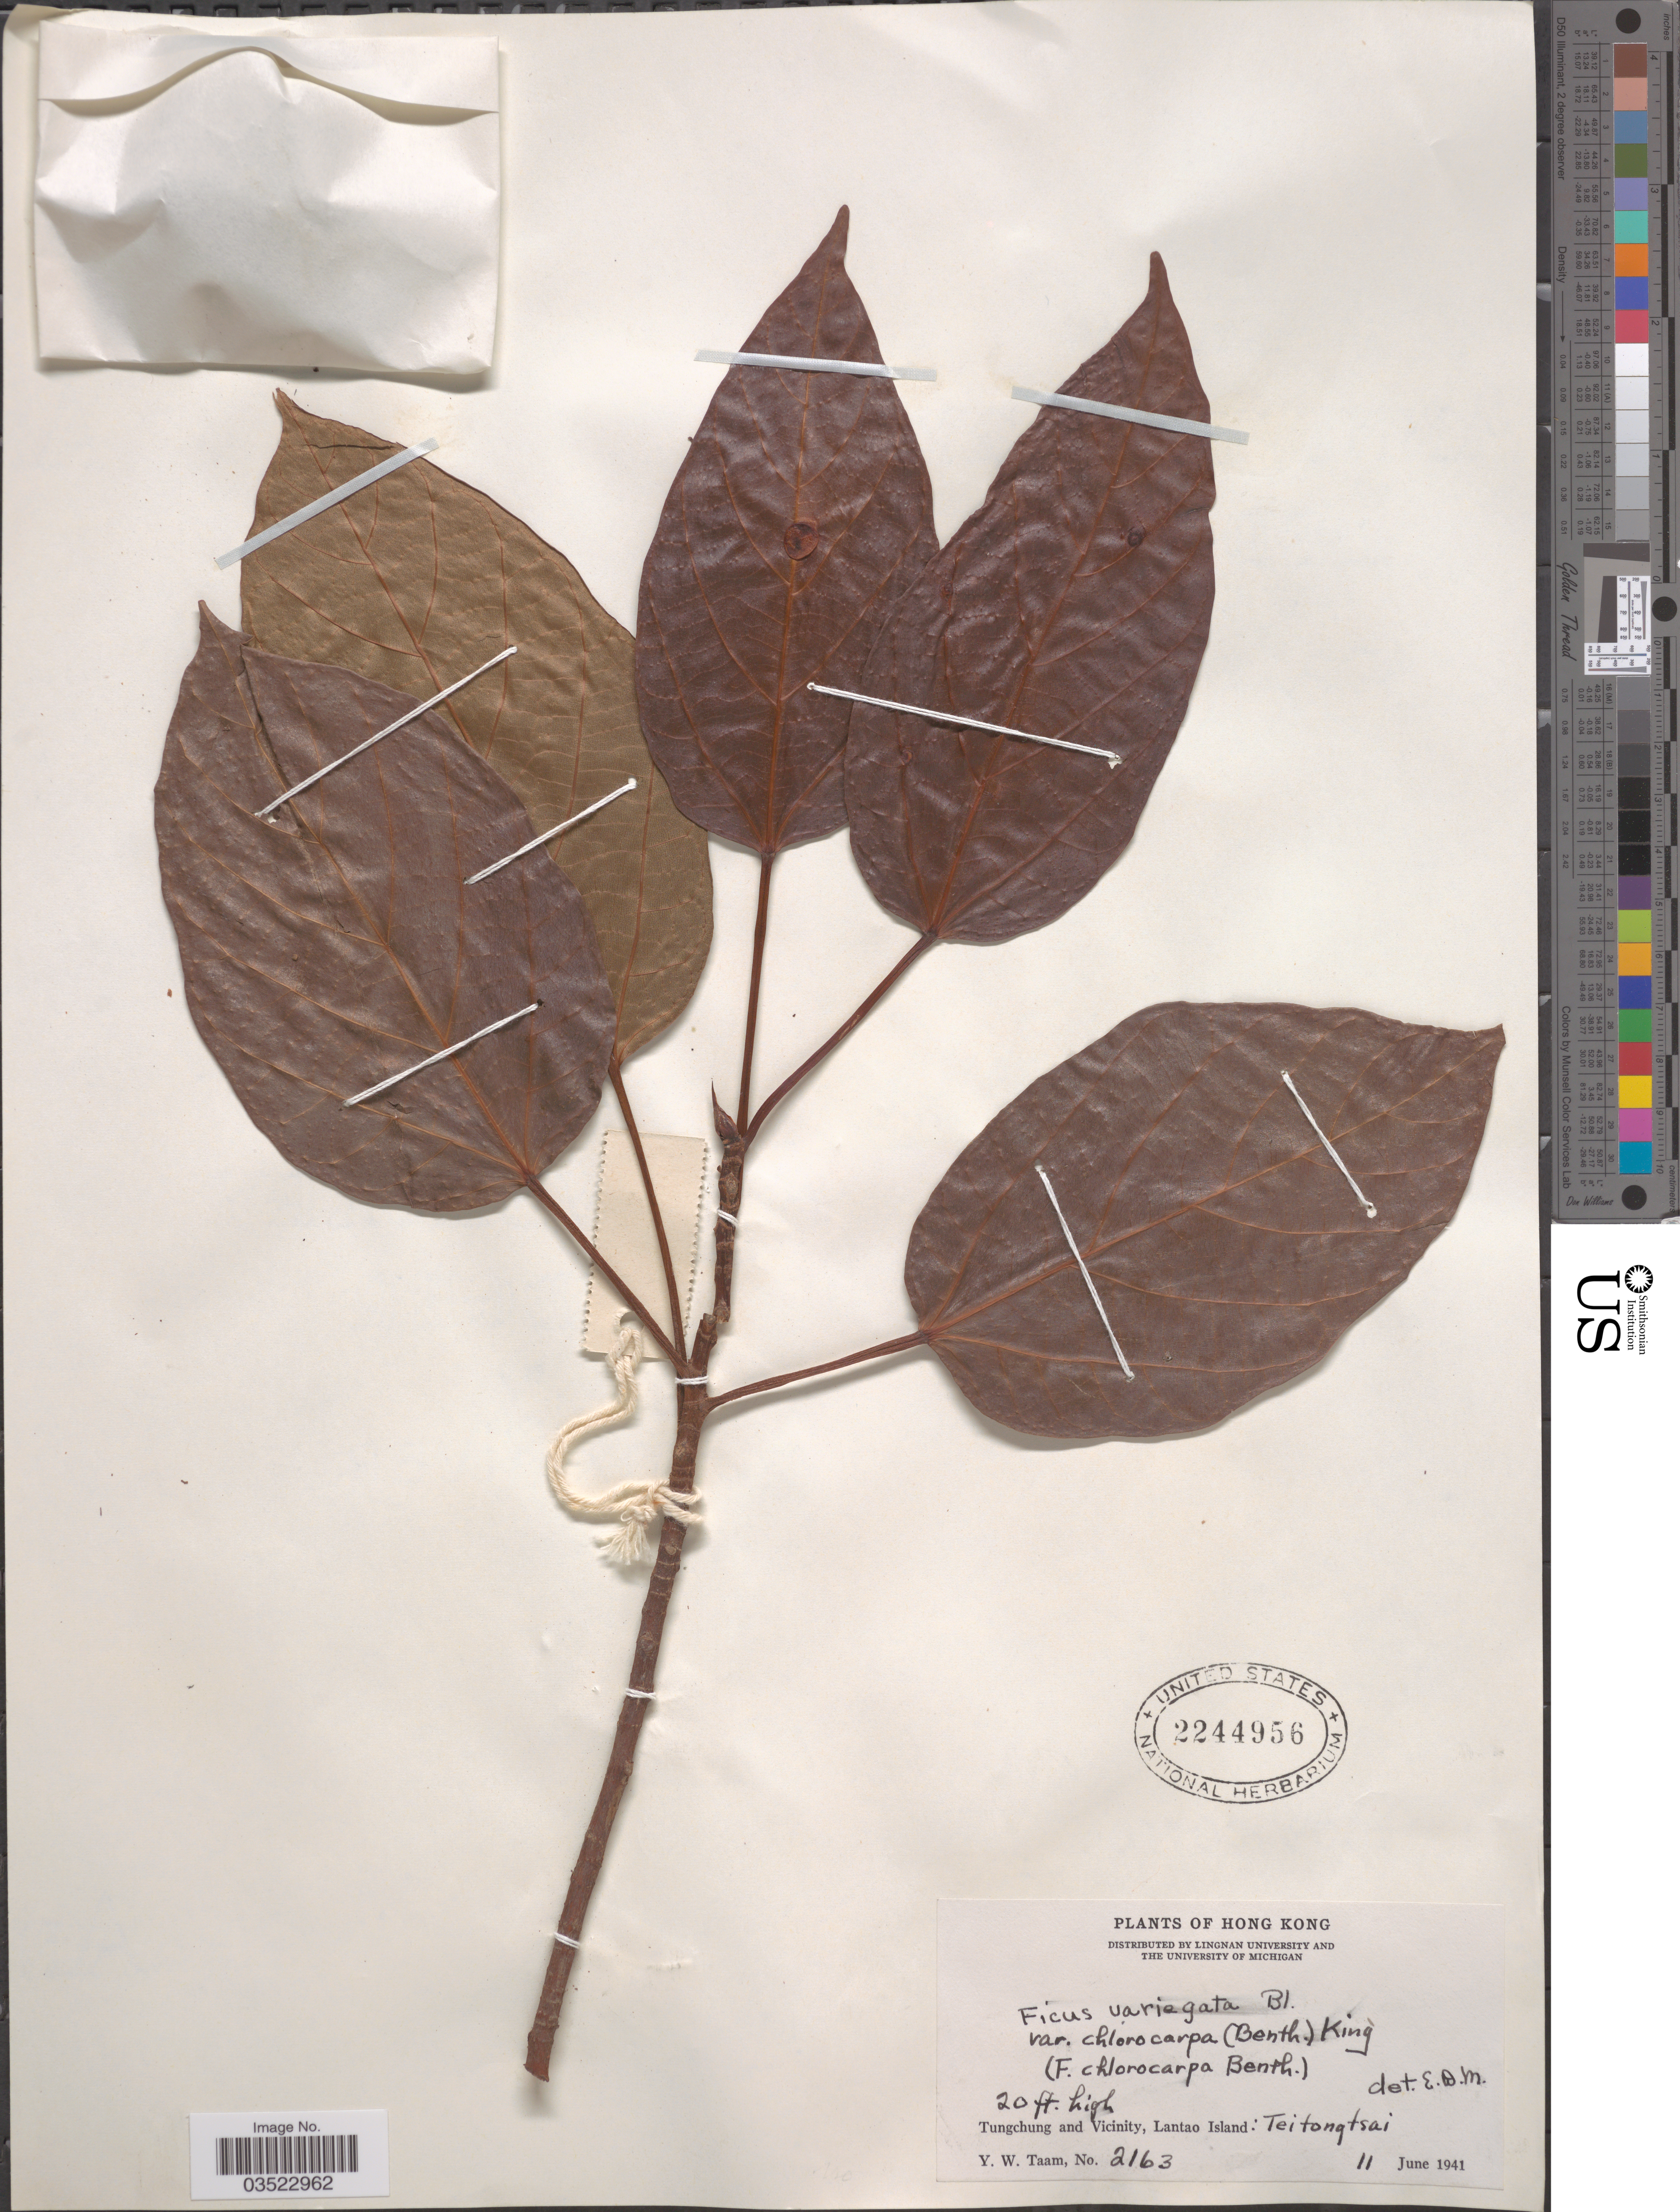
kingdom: Plantae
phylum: Tracheophyta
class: Magnoliopsida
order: Rosales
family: Moraceae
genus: Ficus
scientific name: Ficus variegata var. chlorocarpa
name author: King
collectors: Y. W. Taam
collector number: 2163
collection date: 1941-06-11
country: China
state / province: Hong Kong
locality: Tungchung and Vicinity, Lantao Island: Teitongtsai.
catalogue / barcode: US 2244956